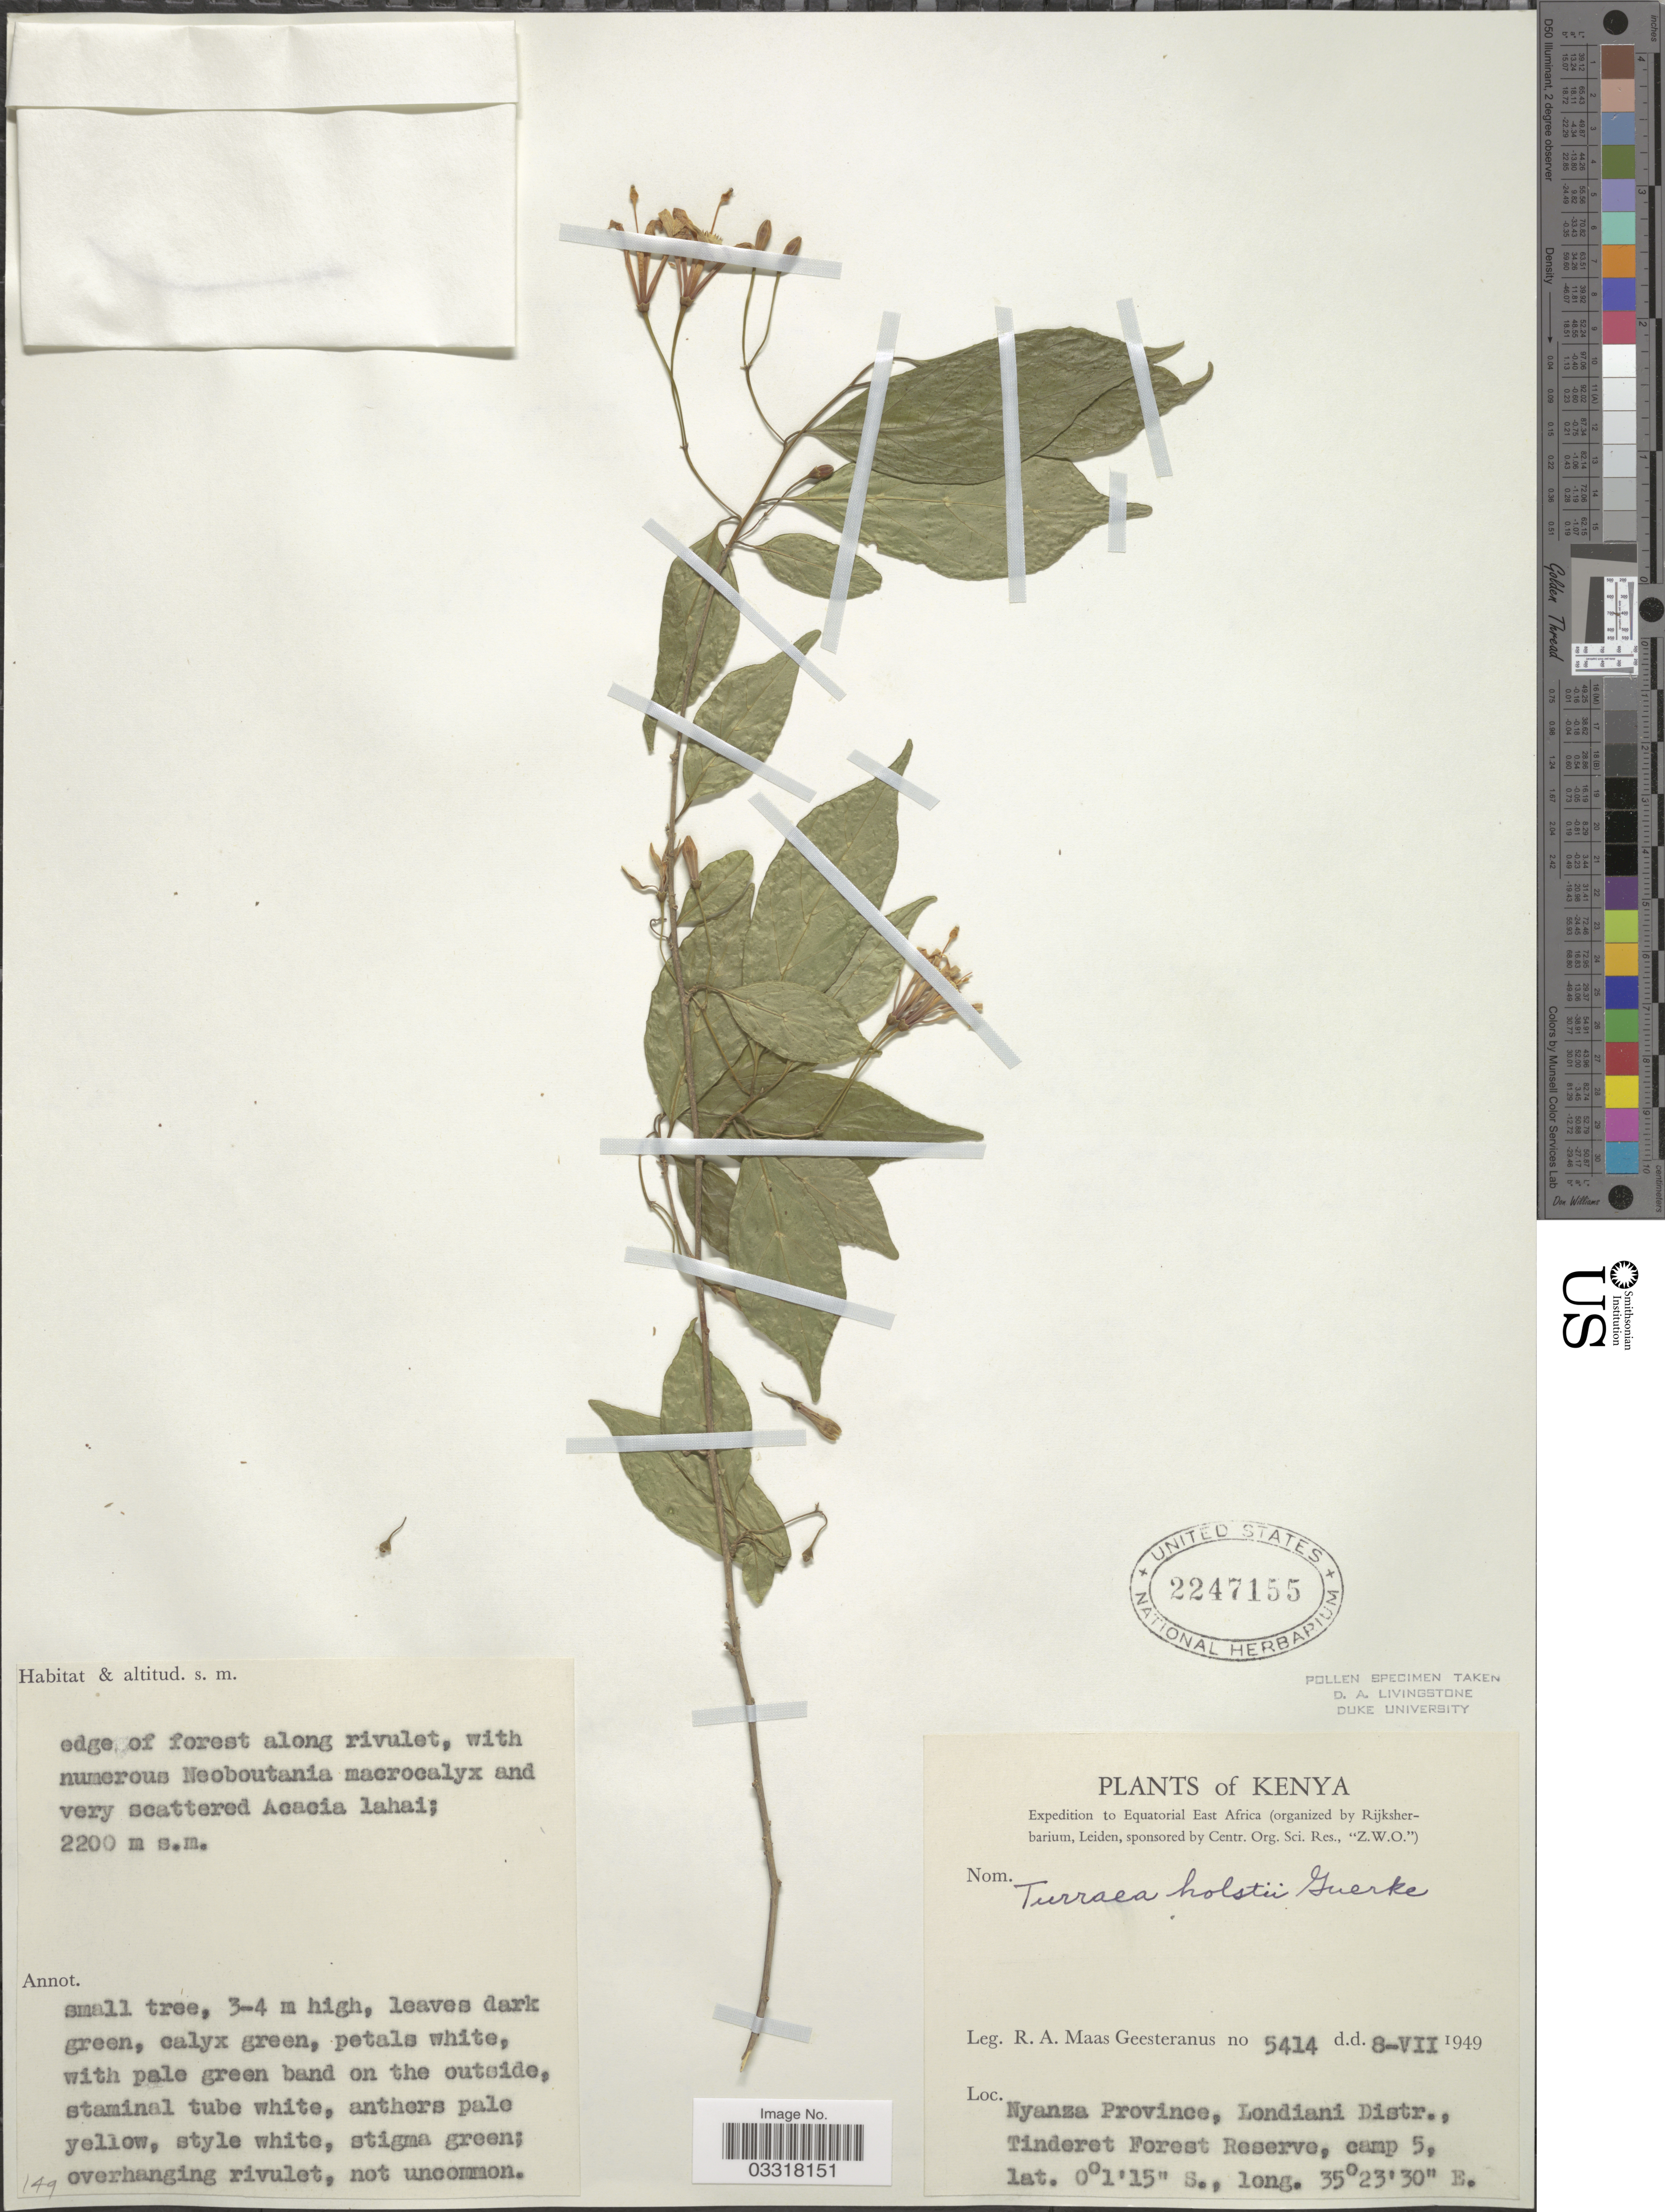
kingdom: Plantae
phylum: Tracheophyta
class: Magnoliopsida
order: Sapindales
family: Meliaceae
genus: Turraea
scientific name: Turraea holstii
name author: Gürke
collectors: R. A. Maas Geesteranus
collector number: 5414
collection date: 1949-07-08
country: Kenya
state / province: Kericho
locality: Equatorial East Africa. Londiani Distr., Tinderet Forest Reserve, camp 5.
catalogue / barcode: US 2247155